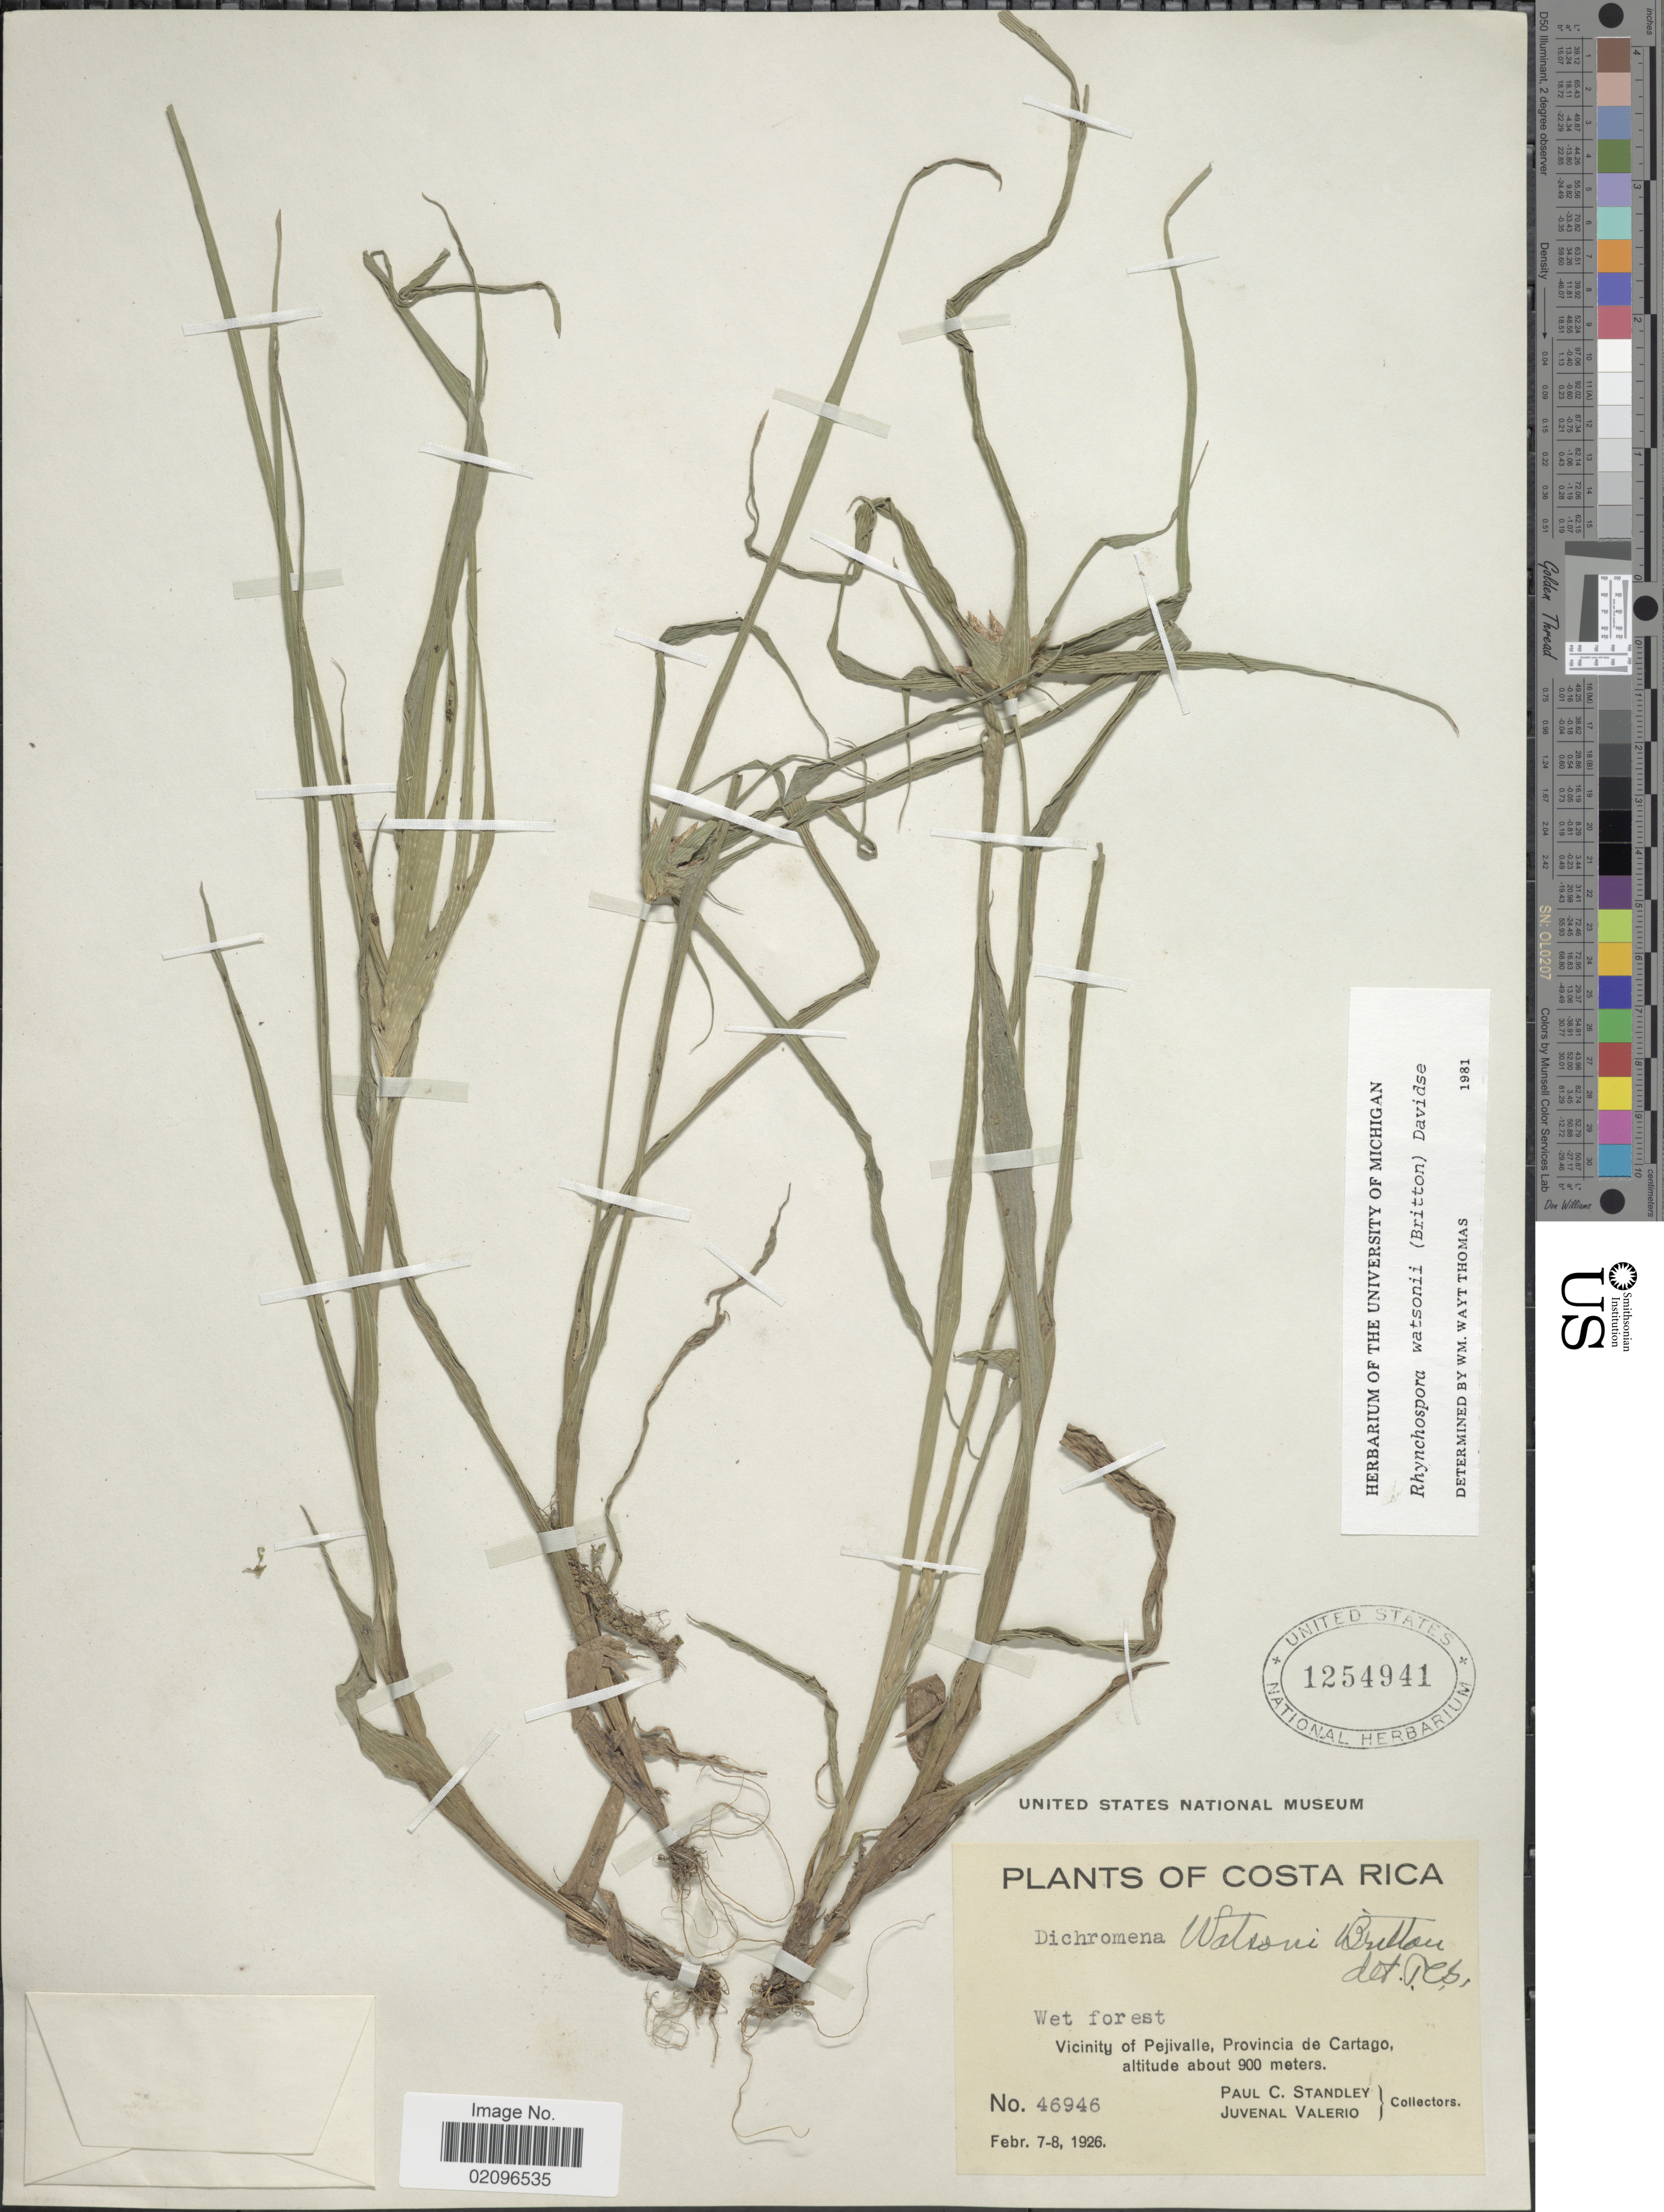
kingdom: Plantae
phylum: Tracheophyta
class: Liliopsida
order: Poales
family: Cyperaceae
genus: Rhynchospora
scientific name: Rhynchospora watsonii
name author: (Britton) Davidse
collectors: P. C. Standley & J. Valerio R.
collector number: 46946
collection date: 1926-02-07/1926-02-08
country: Costa Rica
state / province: Cartago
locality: Wet forest, Vicinity of Pejivalle, Province de Cartago.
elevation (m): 900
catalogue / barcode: US 1254941